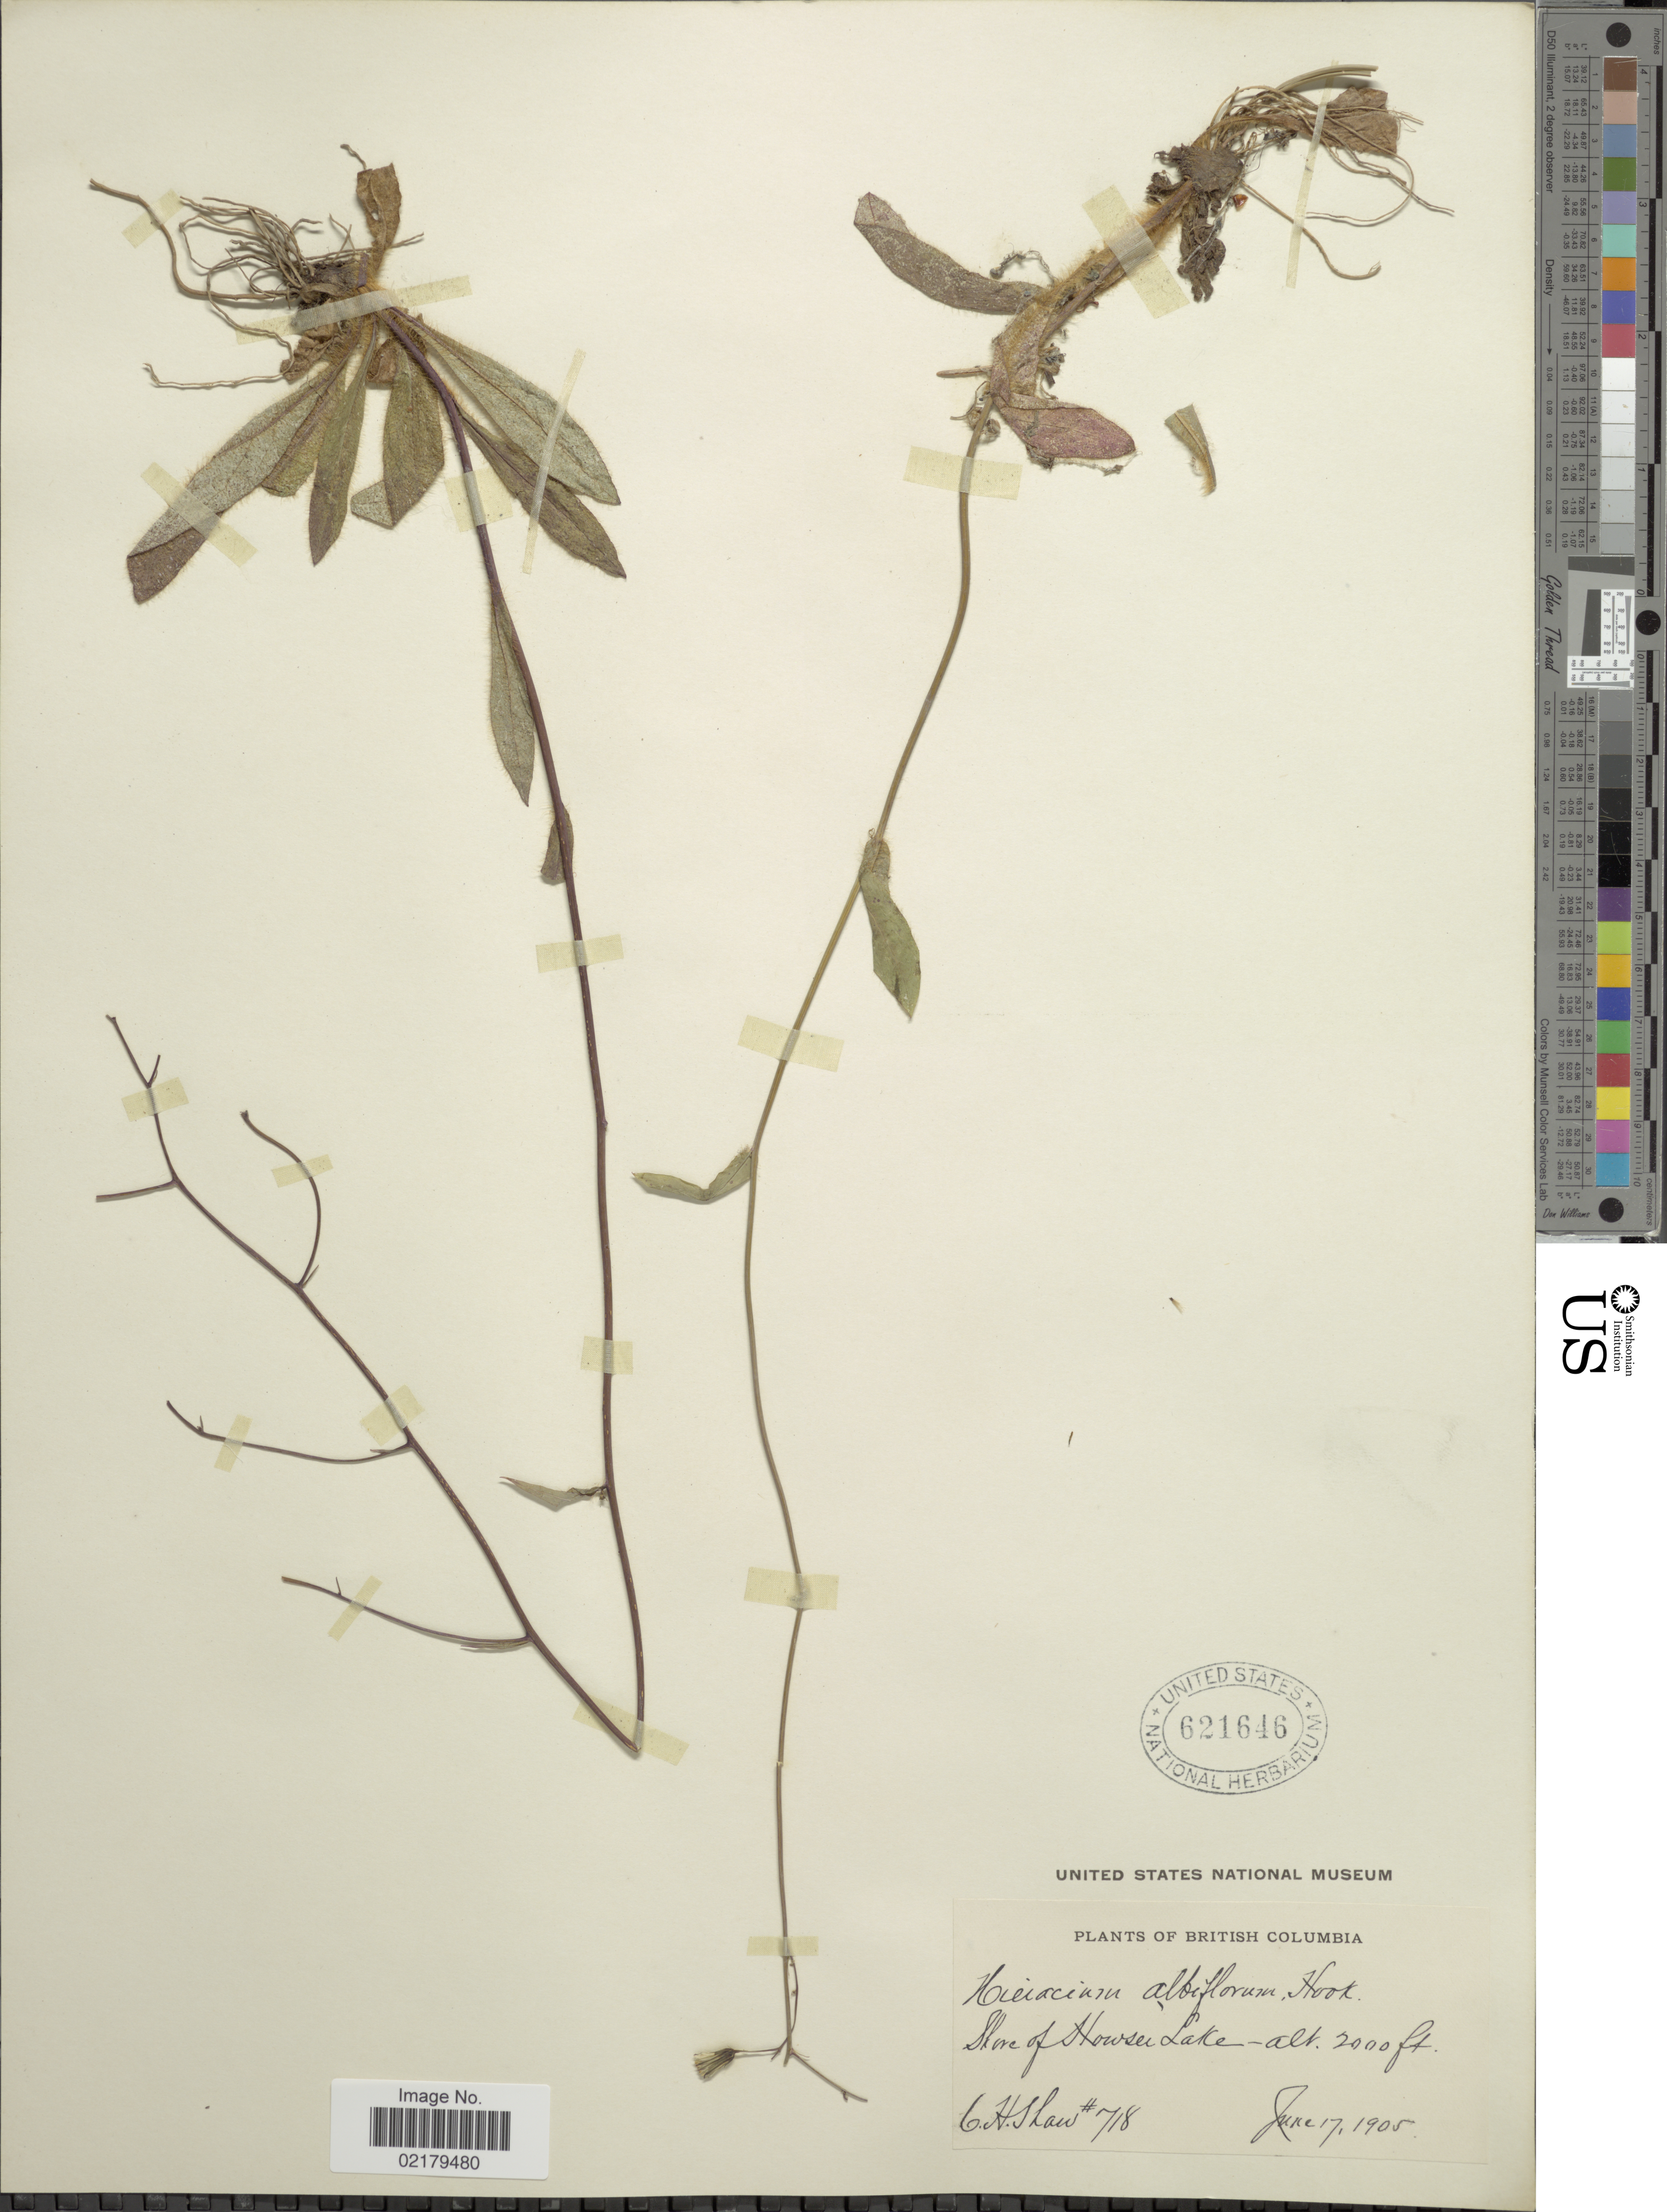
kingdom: Plantae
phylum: Tracheophyta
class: Magnoliopsida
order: Asterales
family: Asteraceae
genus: Hieracium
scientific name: Hieracium albiflorum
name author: Hook.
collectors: C. H. Shaw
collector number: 718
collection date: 1905-06-17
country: Canada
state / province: British Columbia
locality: Shore of Howser Lake.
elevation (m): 610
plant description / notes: No precise locality correction needed.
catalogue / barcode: US 621646